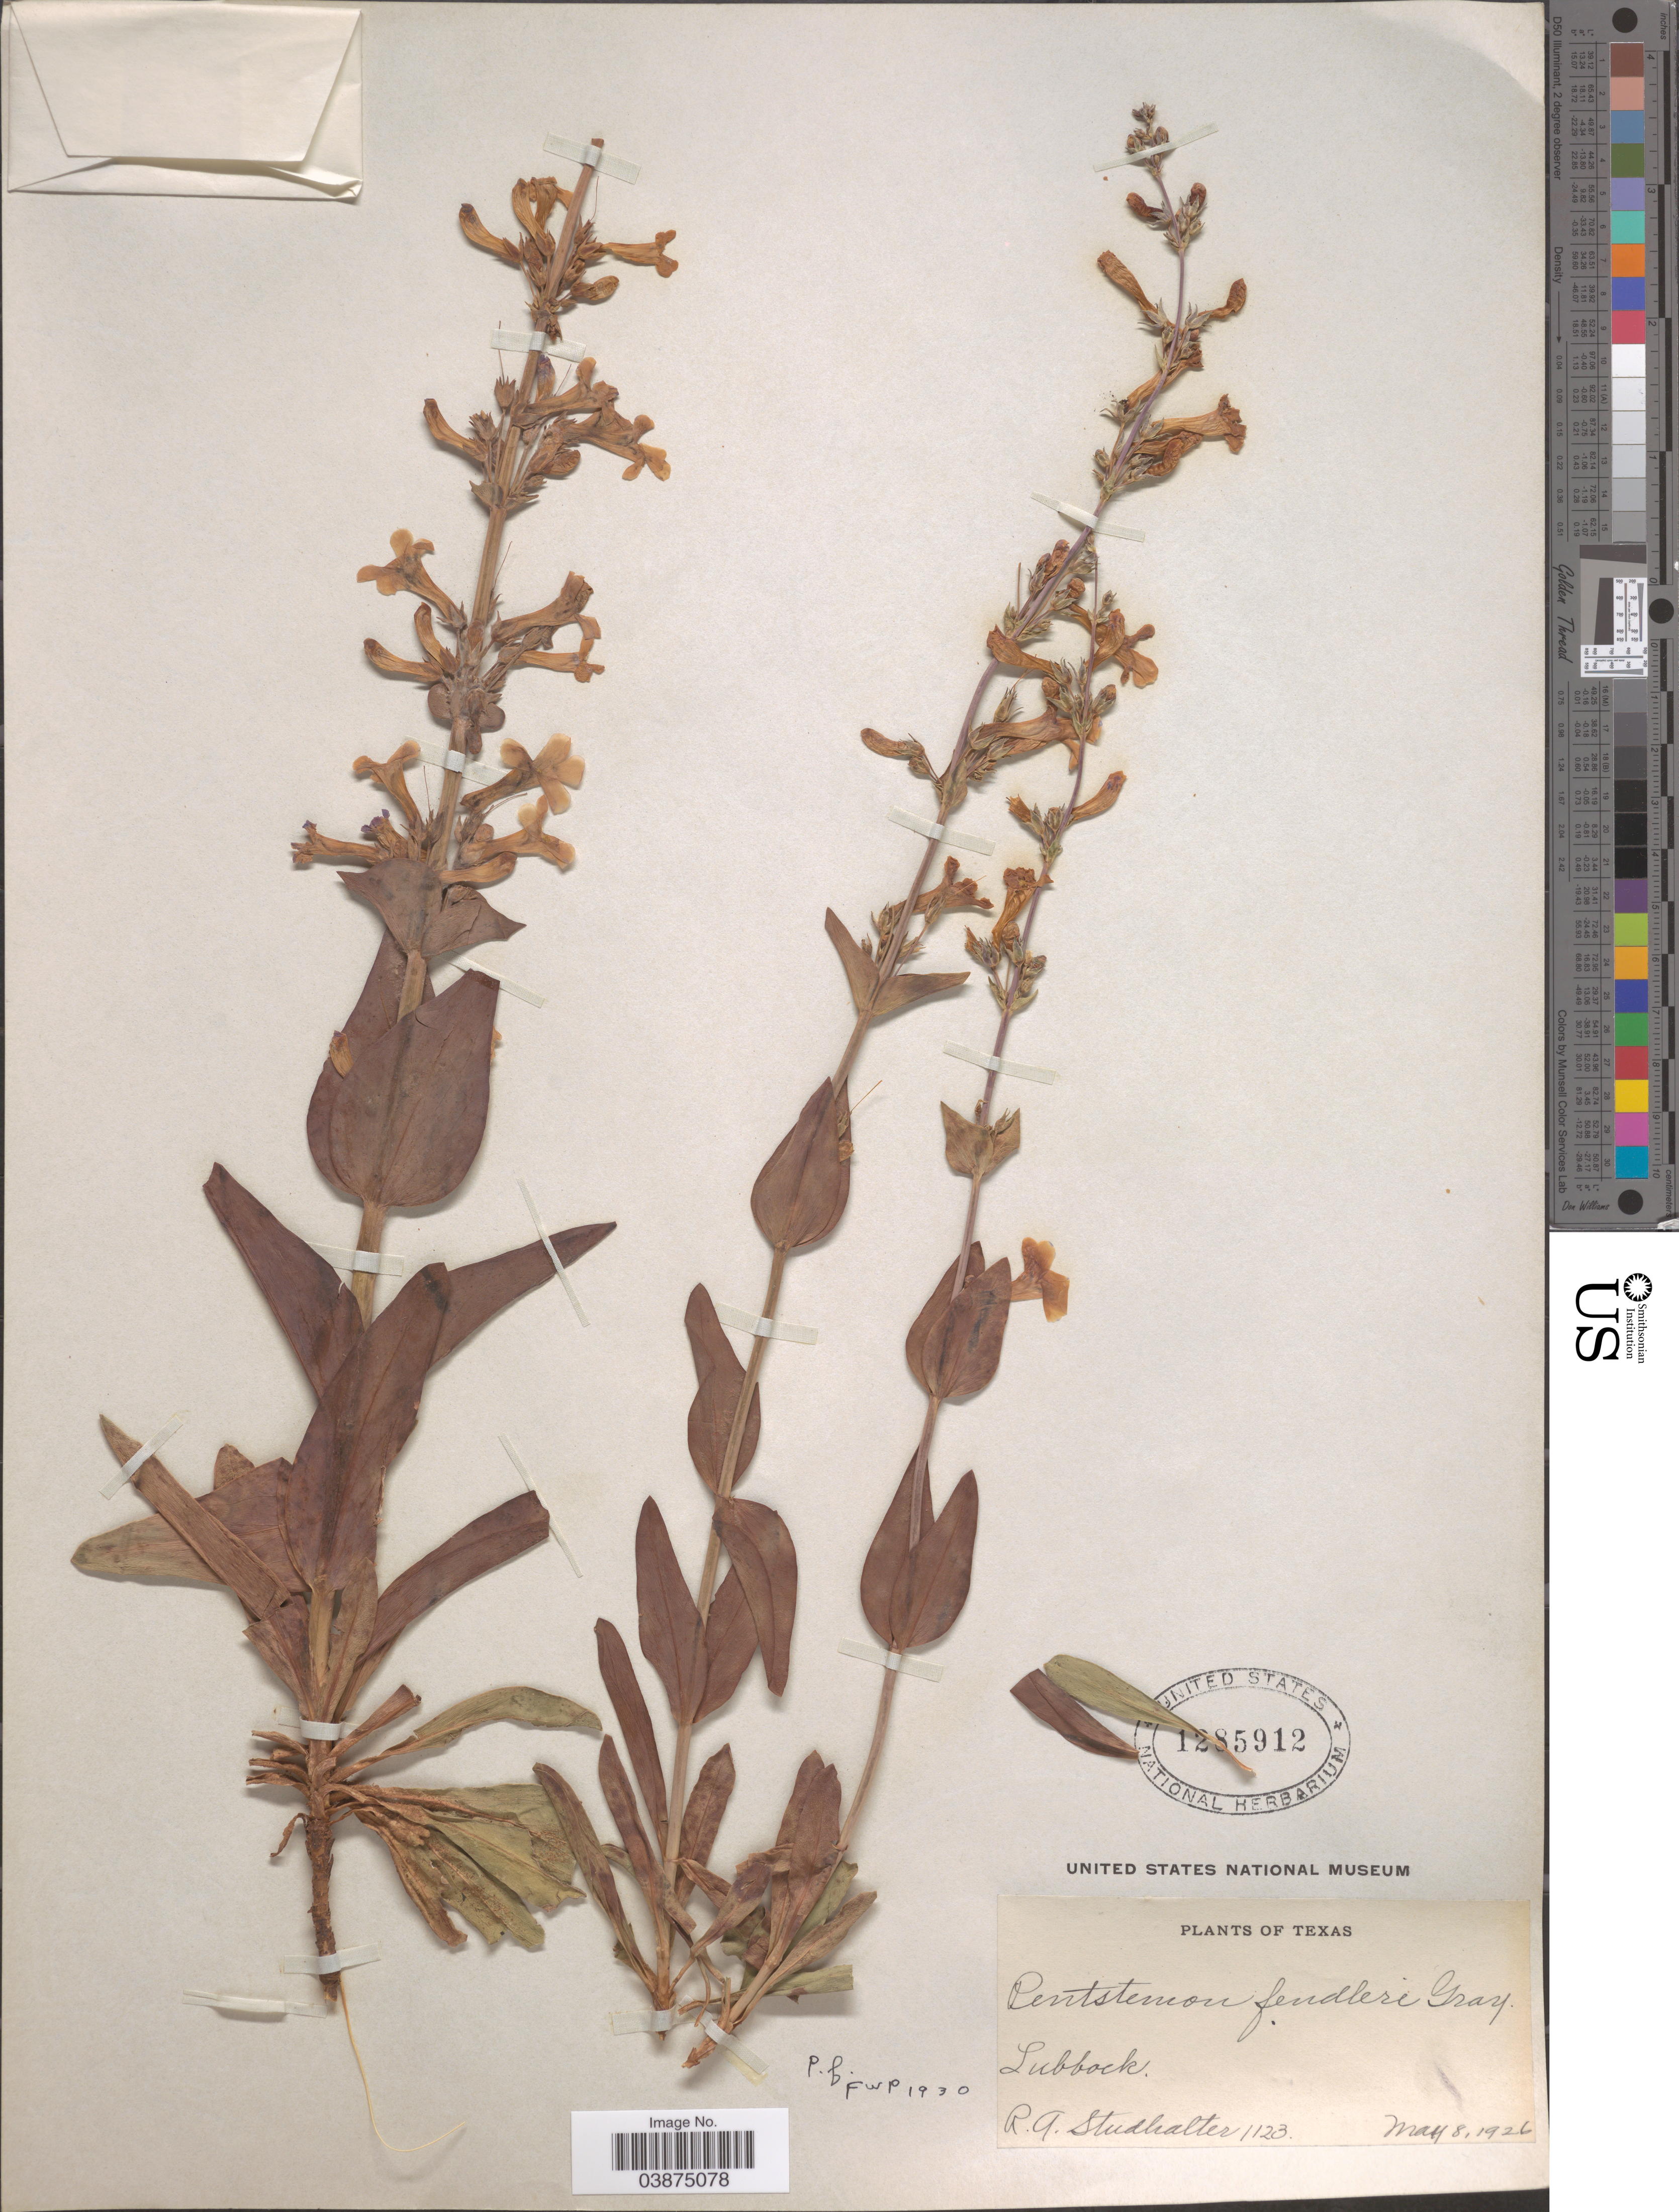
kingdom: Plantae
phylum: Tracheophyta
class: Magnoliopsida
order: Lamiales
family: Plantaginaceae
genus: Penstemon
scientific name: Penstemon fendleri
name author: Torr. & A. Gray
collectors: R. Studhalter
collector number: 1123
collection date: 1926-05-08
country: United States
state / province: Texas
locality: Lubbock.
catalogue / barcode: US 1285912